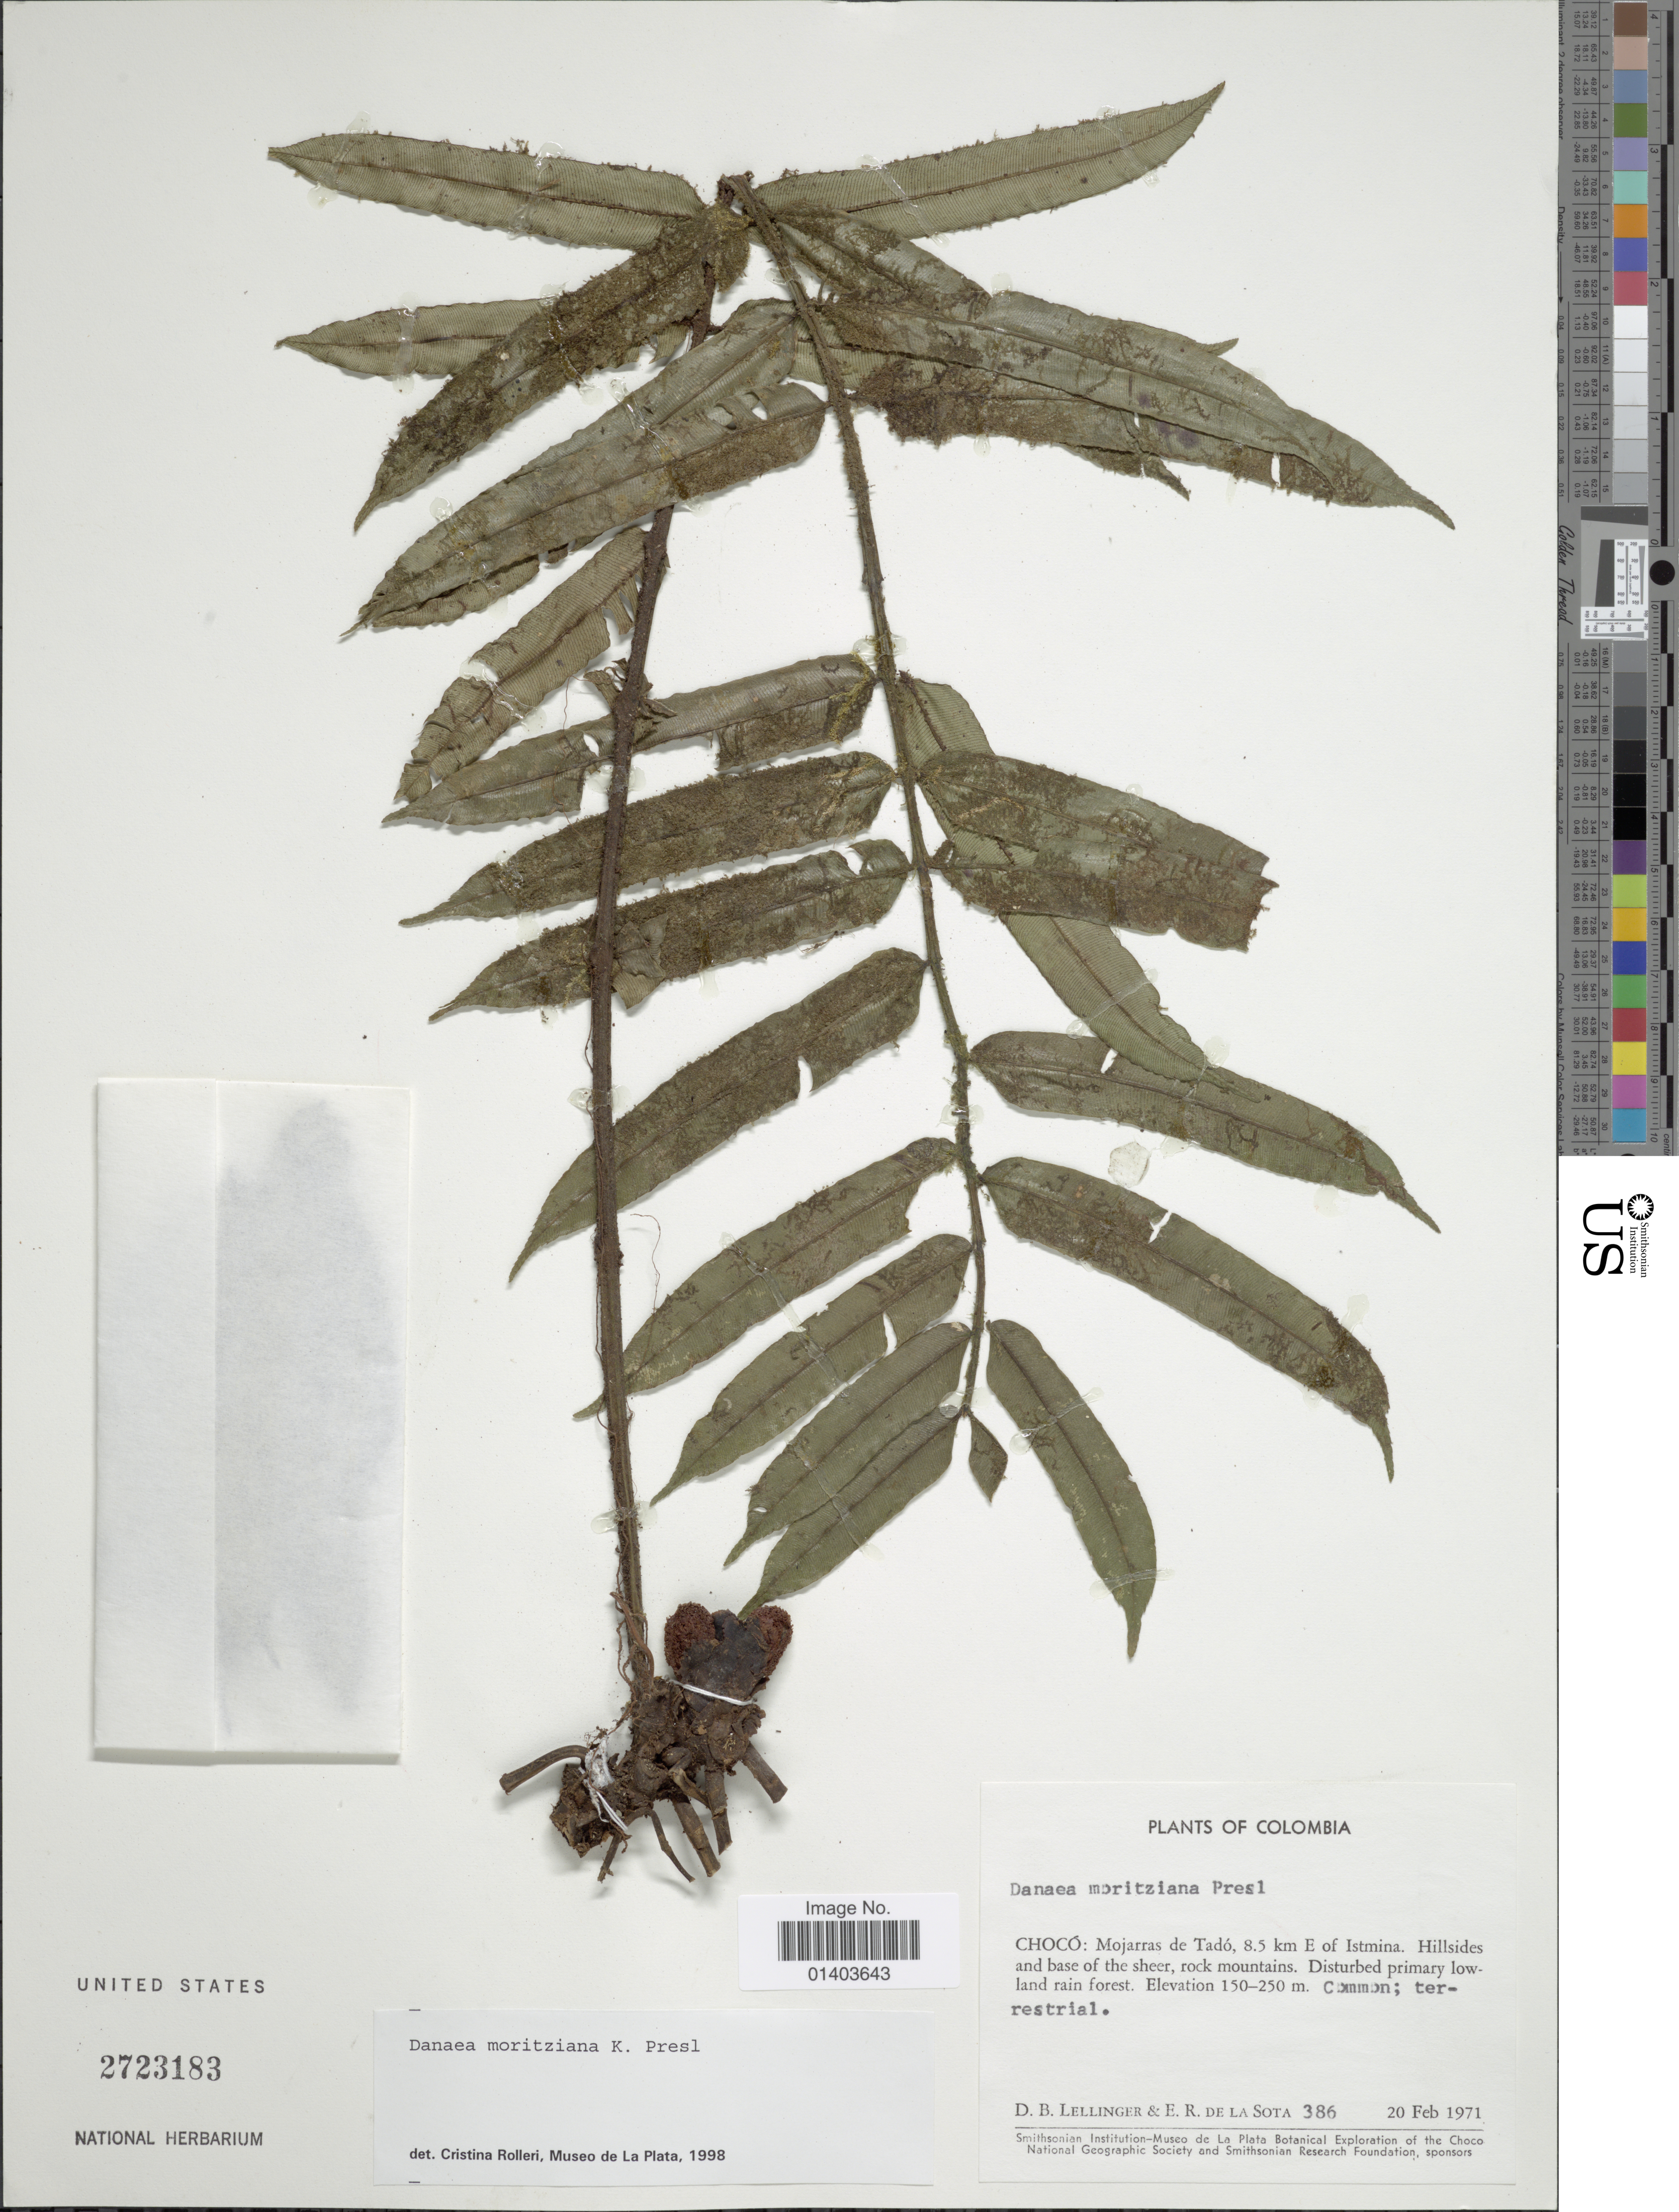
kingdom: Plantae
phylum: Tracheophyta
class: Polypodiopsida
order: Marattiales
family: Marattiaceae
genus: Danaea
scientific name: Danaea moritziana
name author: C. Presl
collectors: D. B. Lellinger & E. R. de la Sota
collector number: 386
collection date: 1971-02-20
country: Colombia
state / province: Chocó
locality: Mojarras de Tadó, 8.5 km E of Istmina. Hillsides and base of the sheer, rock mountains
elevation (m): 150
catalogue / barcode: US 2723183